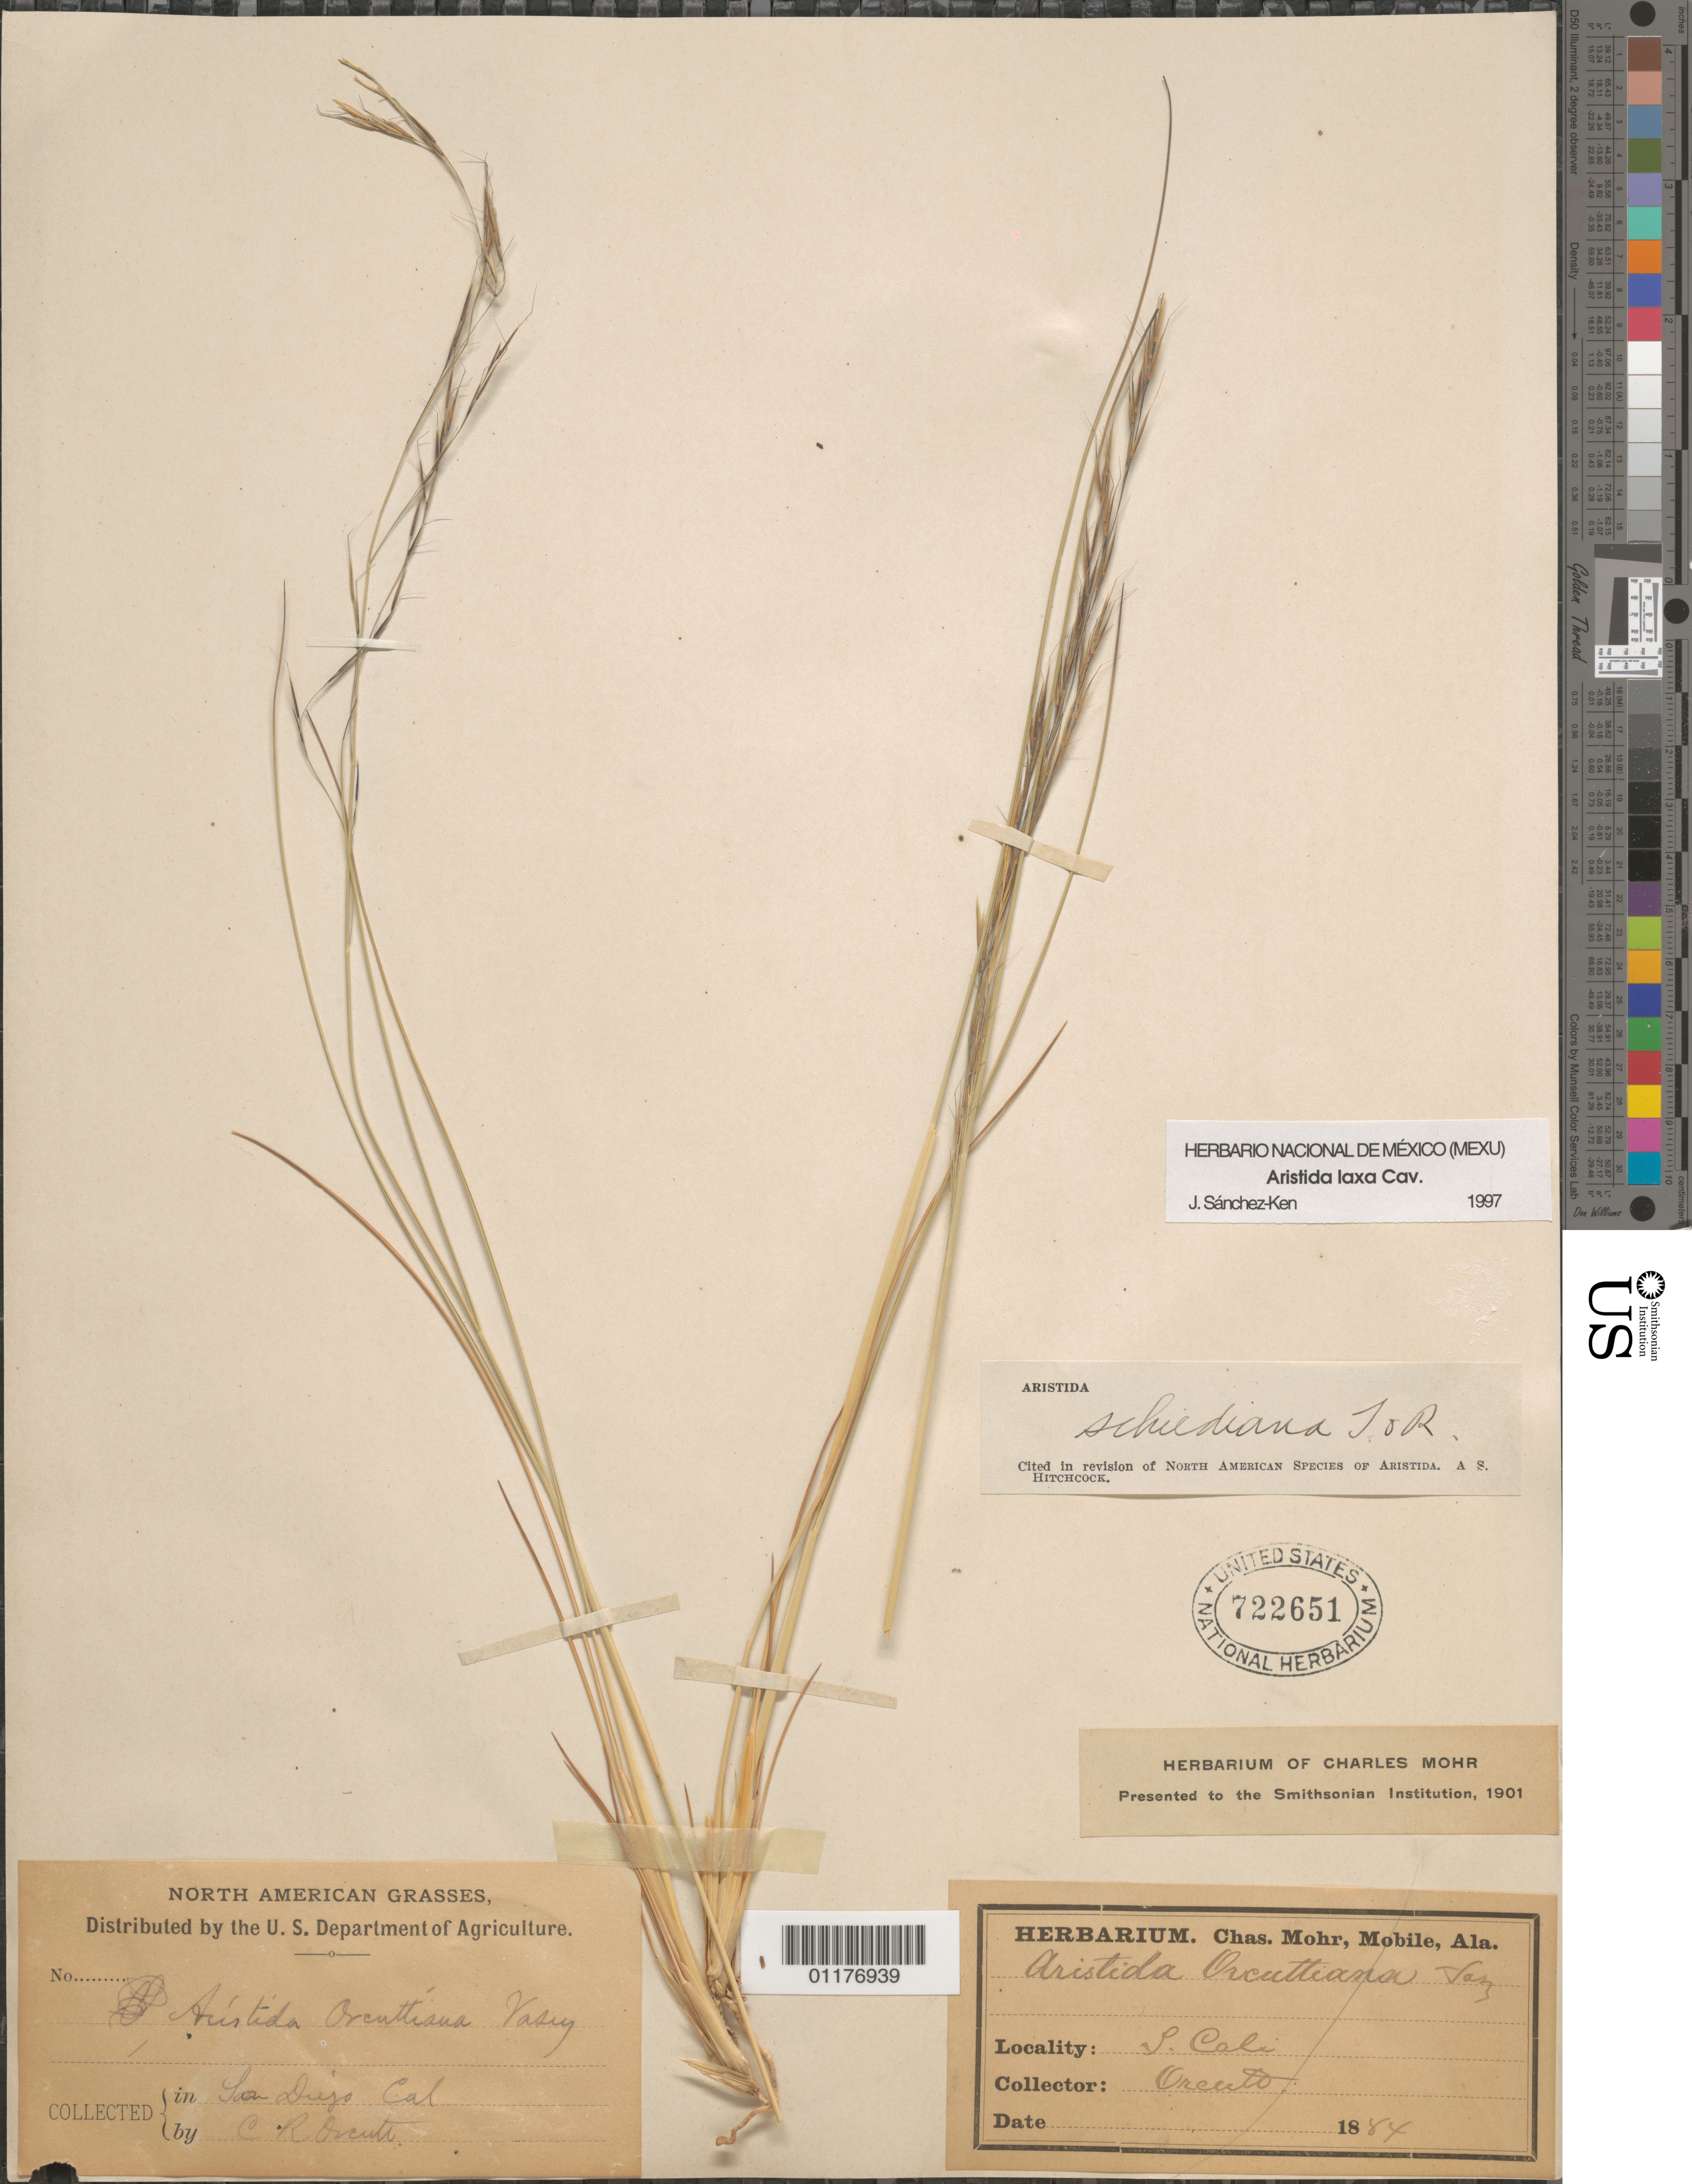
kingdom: Plantae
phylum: Tracheophyta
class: Liliopsida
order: Poales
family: Poaceae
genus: Aristida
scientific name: Aristida laxa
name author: Cav.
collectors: C. R. Orcutt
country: United States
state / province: California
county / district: San Diego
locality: San Diego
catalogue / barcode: US 722651